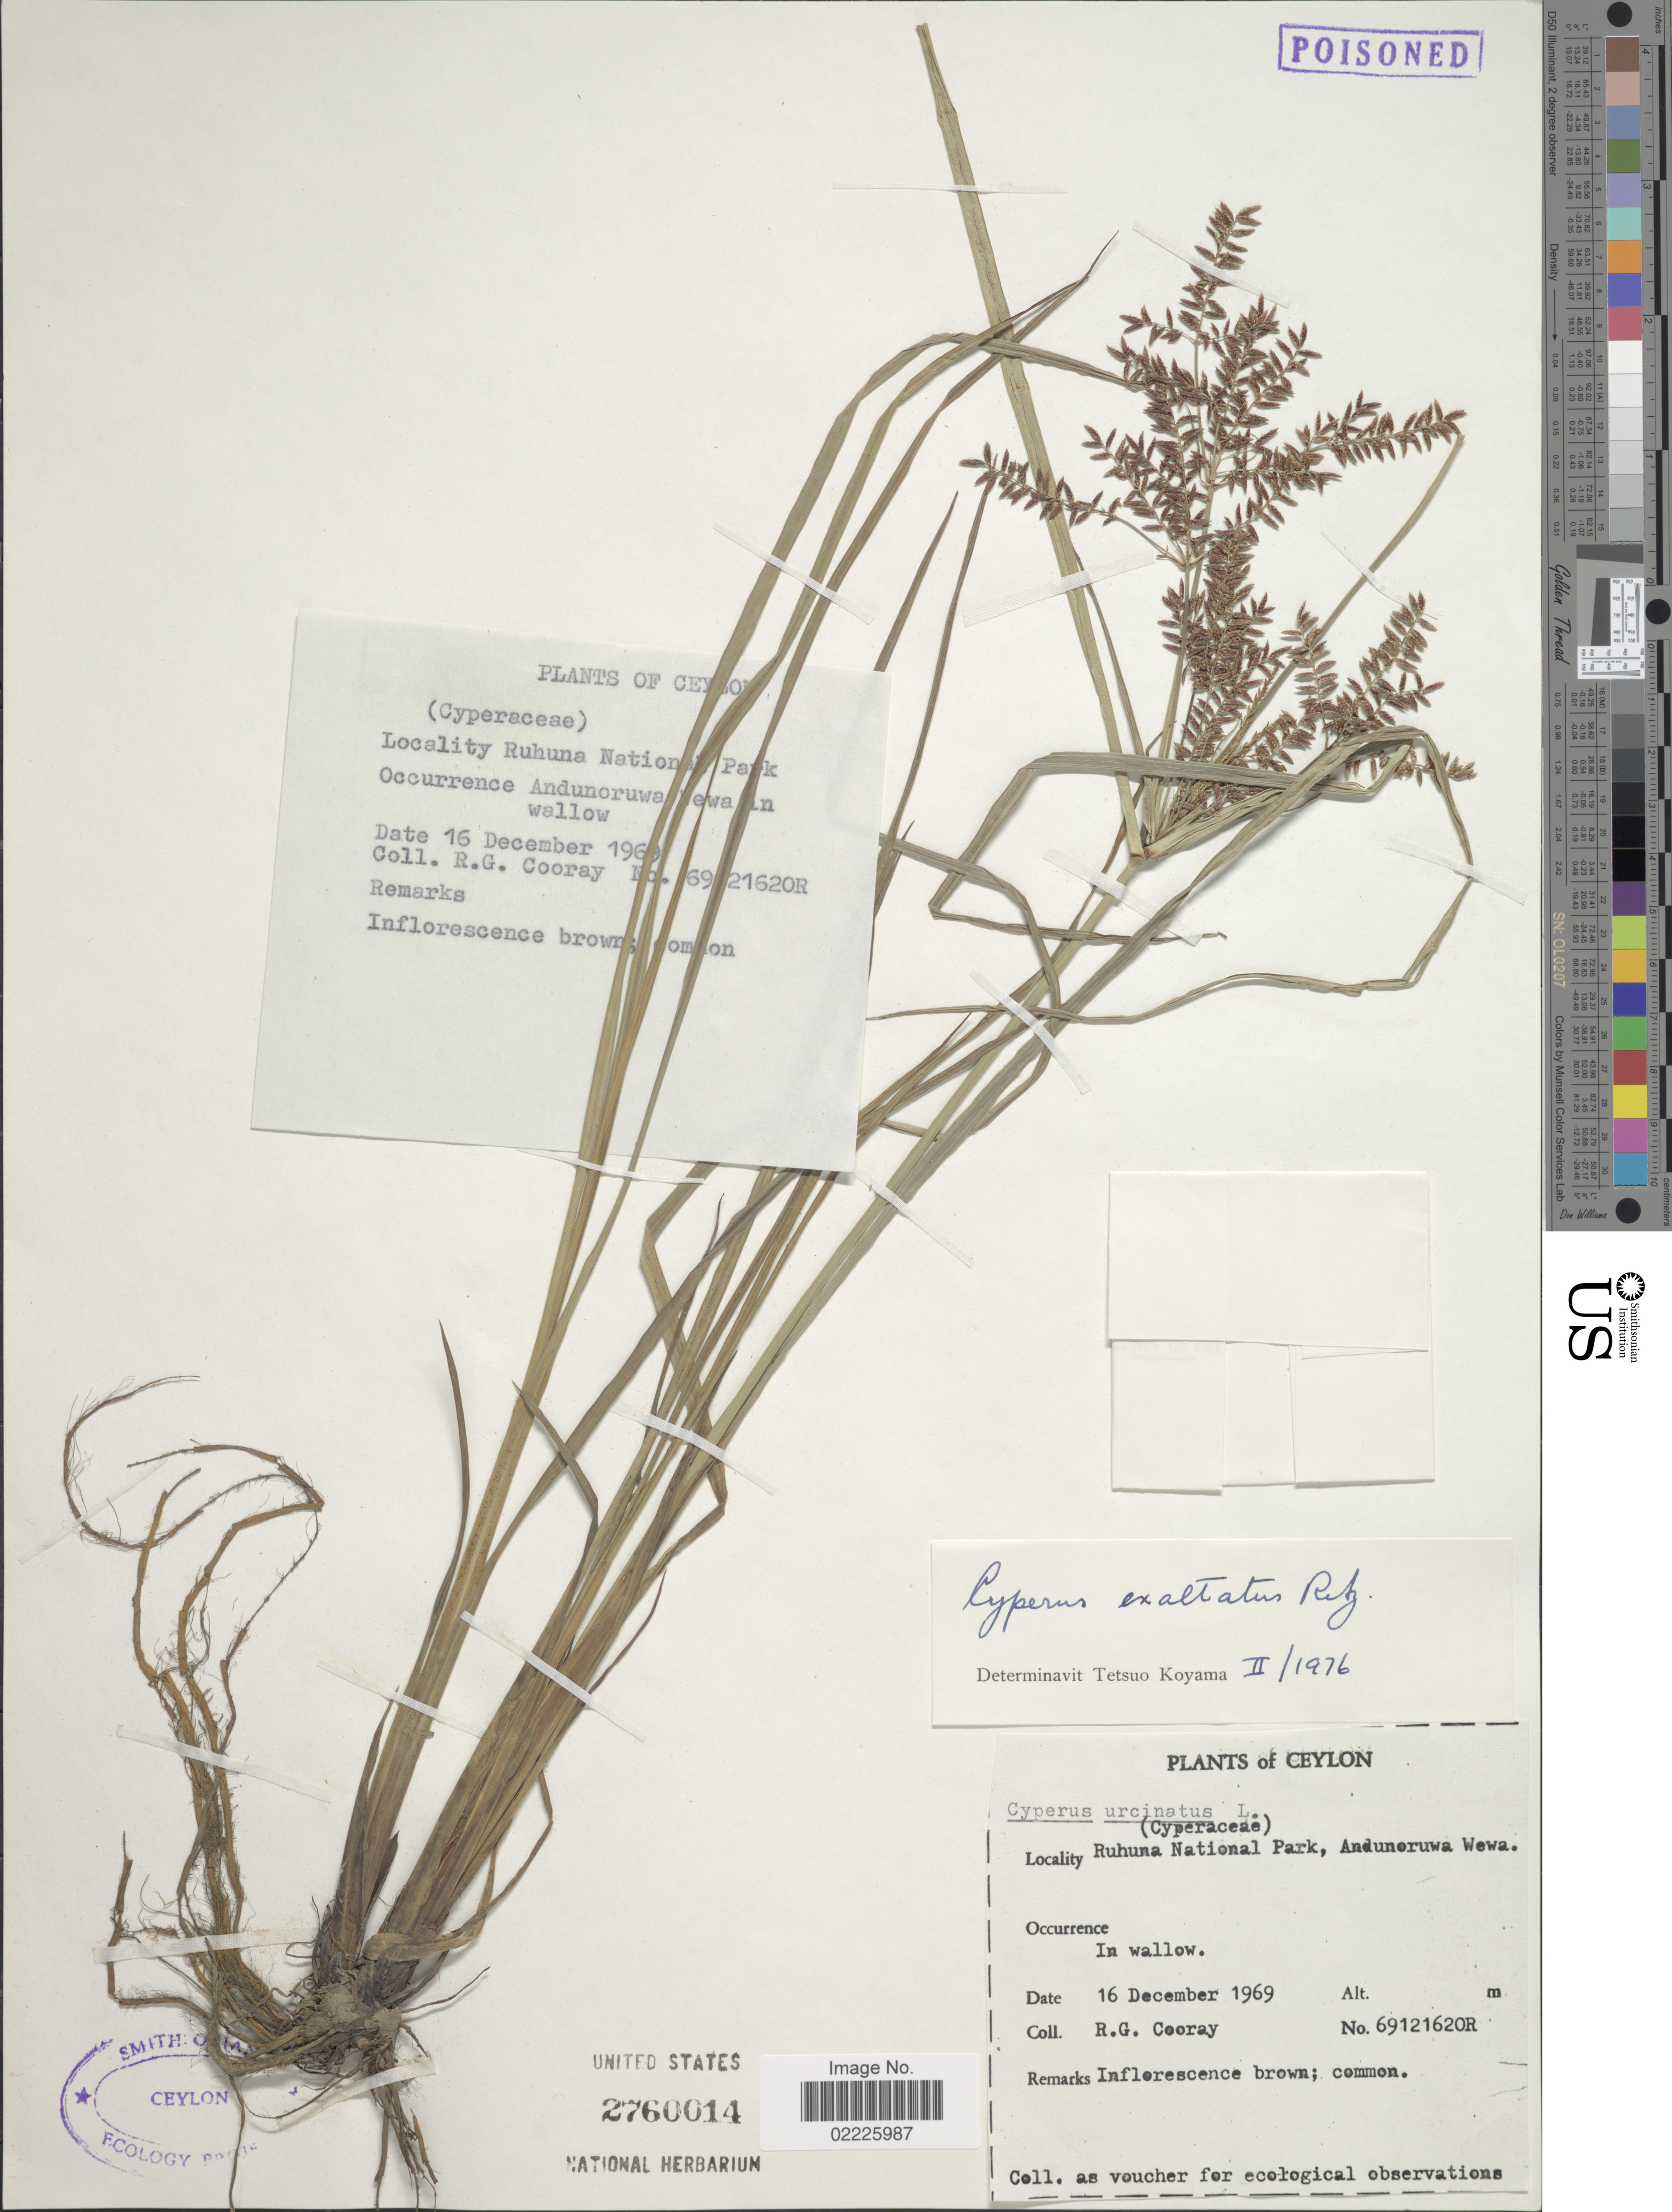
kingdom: Plantae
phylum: Tracheophyta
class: Liliopsida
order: Poales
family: Cyperaceae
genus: Cyperus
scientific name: Cyperus exaltatus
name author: Retz.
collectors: R. Cooray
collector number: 69121620R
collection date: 1969-12-16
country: Sri Lanka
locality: Ceylon, Ruhuna National Park, Anduneruwa Wewa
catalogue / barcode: US 2760014